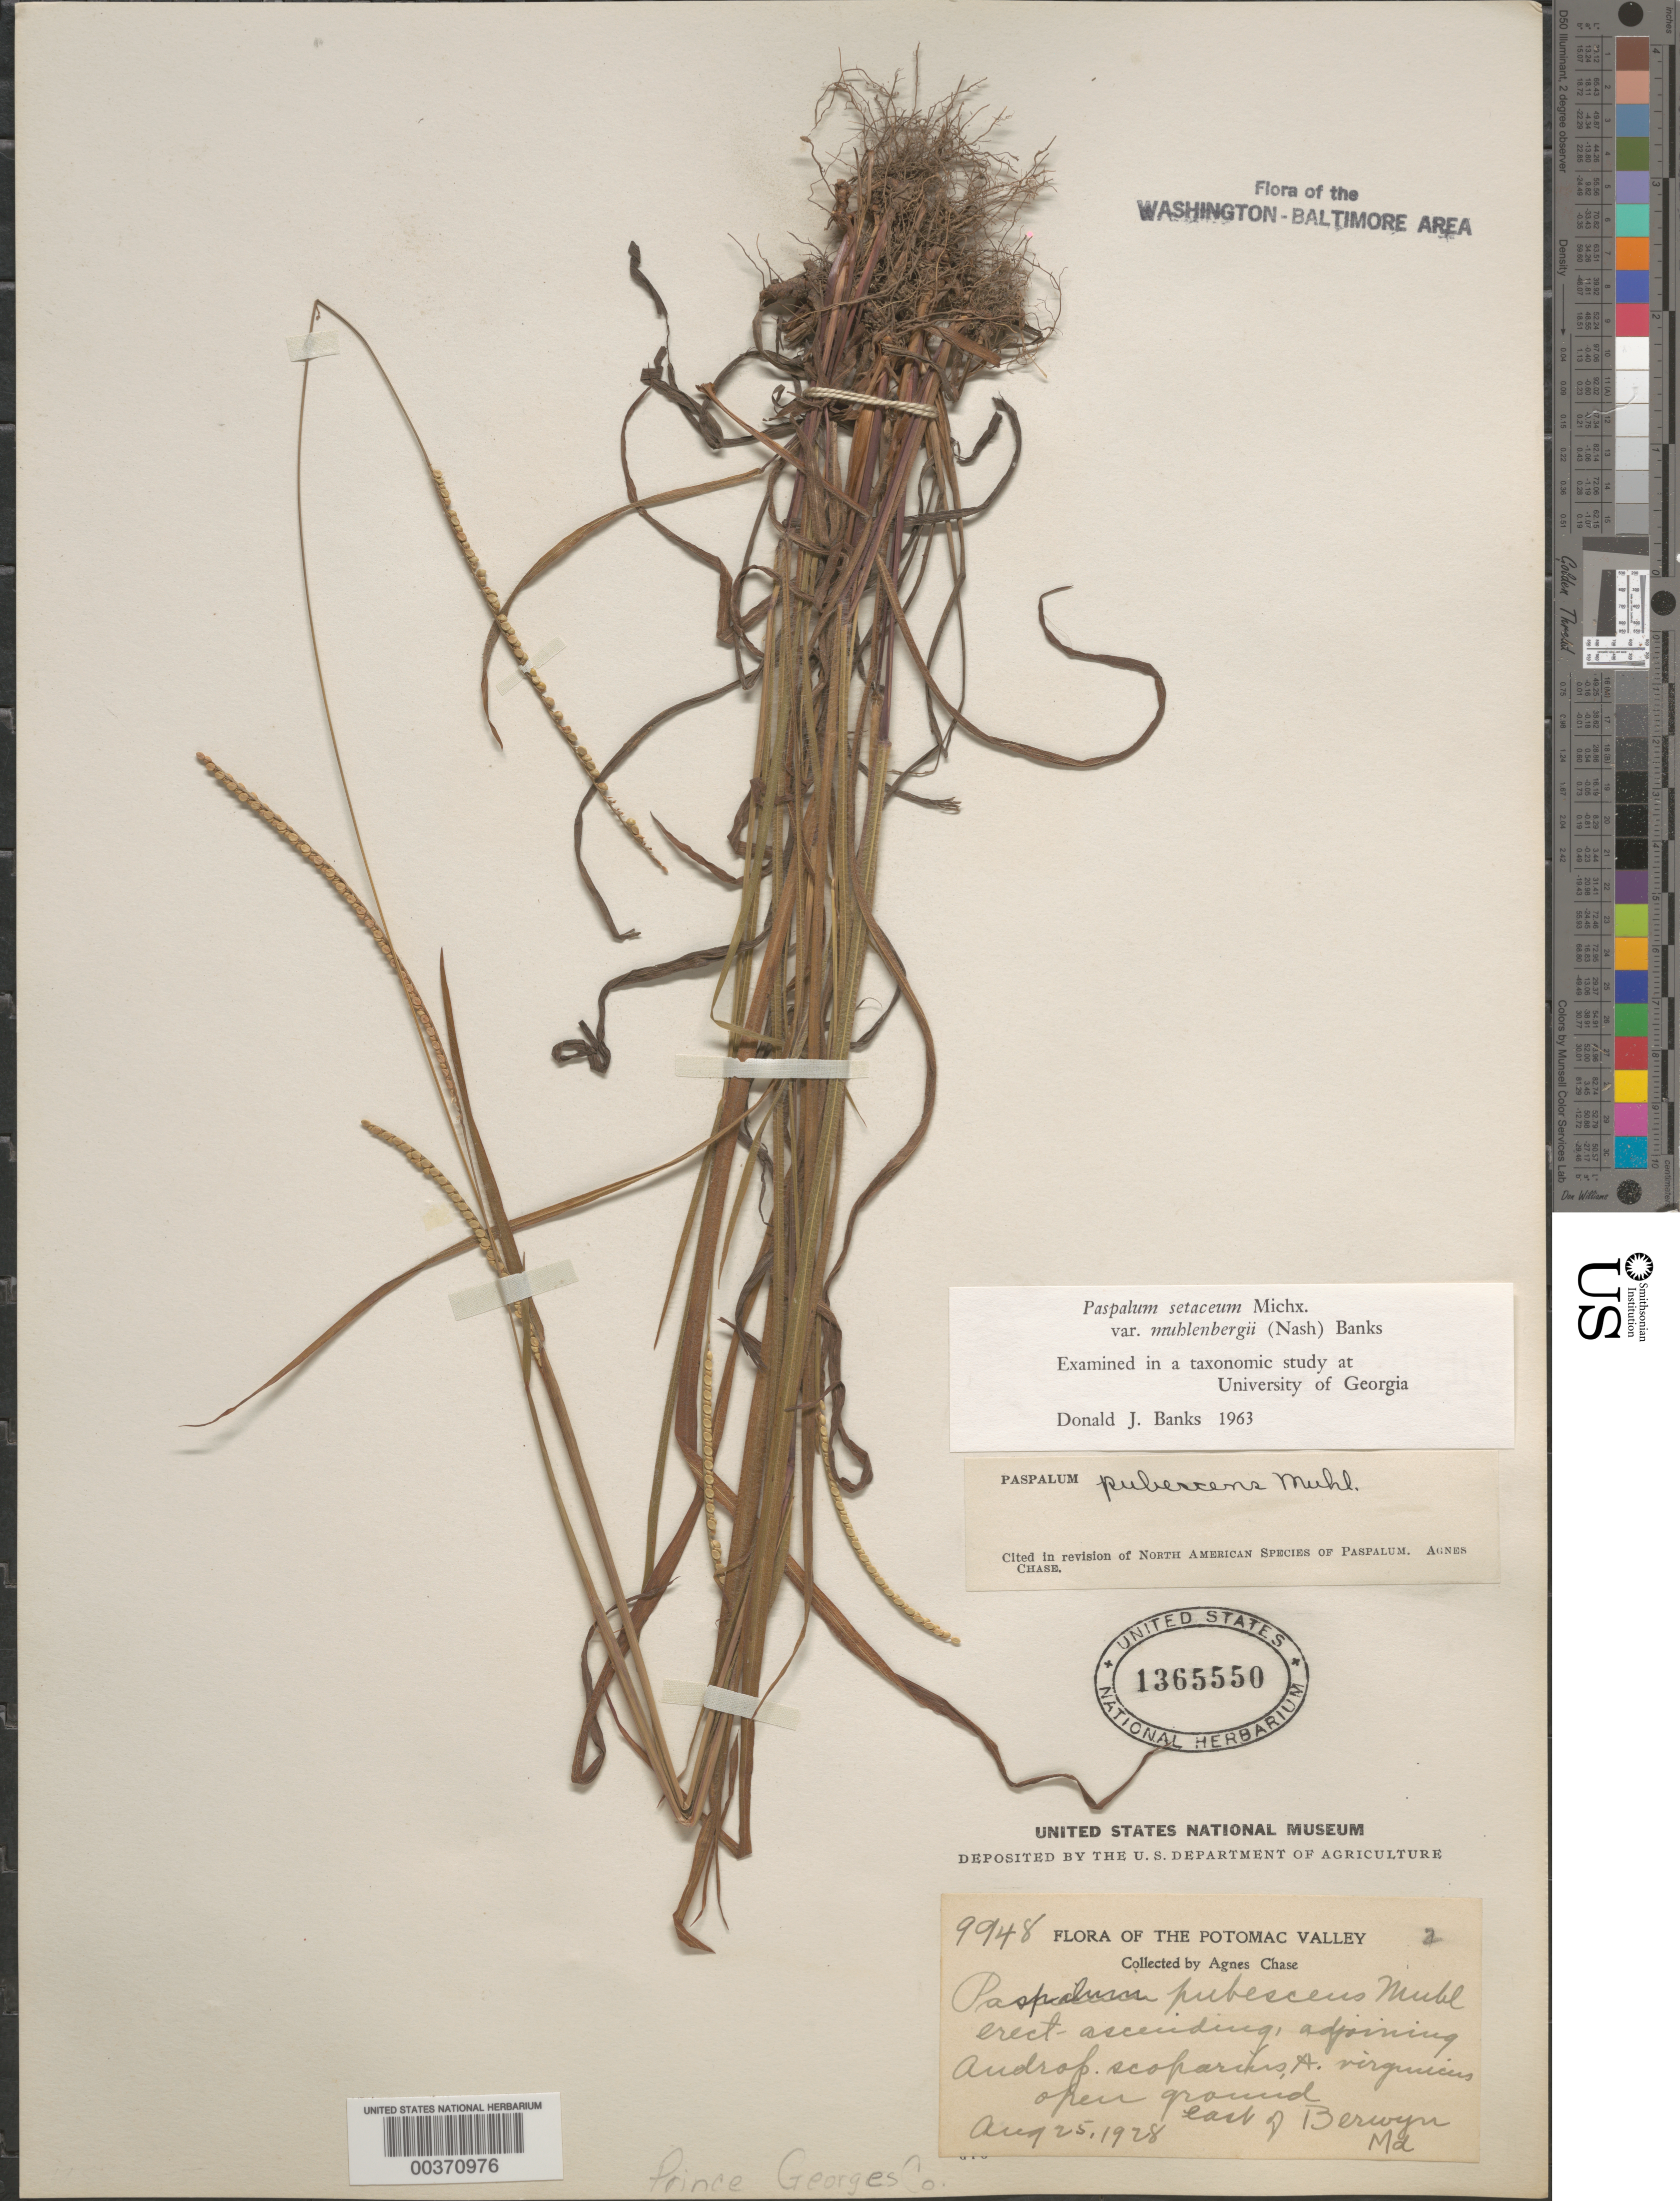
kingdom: Plantae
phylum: Tracheophyta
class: Liliopsida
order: Poales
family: Poaceae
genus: Paspalum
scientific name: Paspalum setaceum var. muhlenbergii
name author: (Nash) D.J. Banks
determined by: Banks, D. J.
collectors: A. Chase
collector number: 9948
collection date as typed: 25 Aug 1928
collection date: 1928-08-25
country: United States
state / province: Maryland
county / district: Prince George's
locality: E of Berwyn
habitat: Open ground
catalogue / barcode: US 1365550